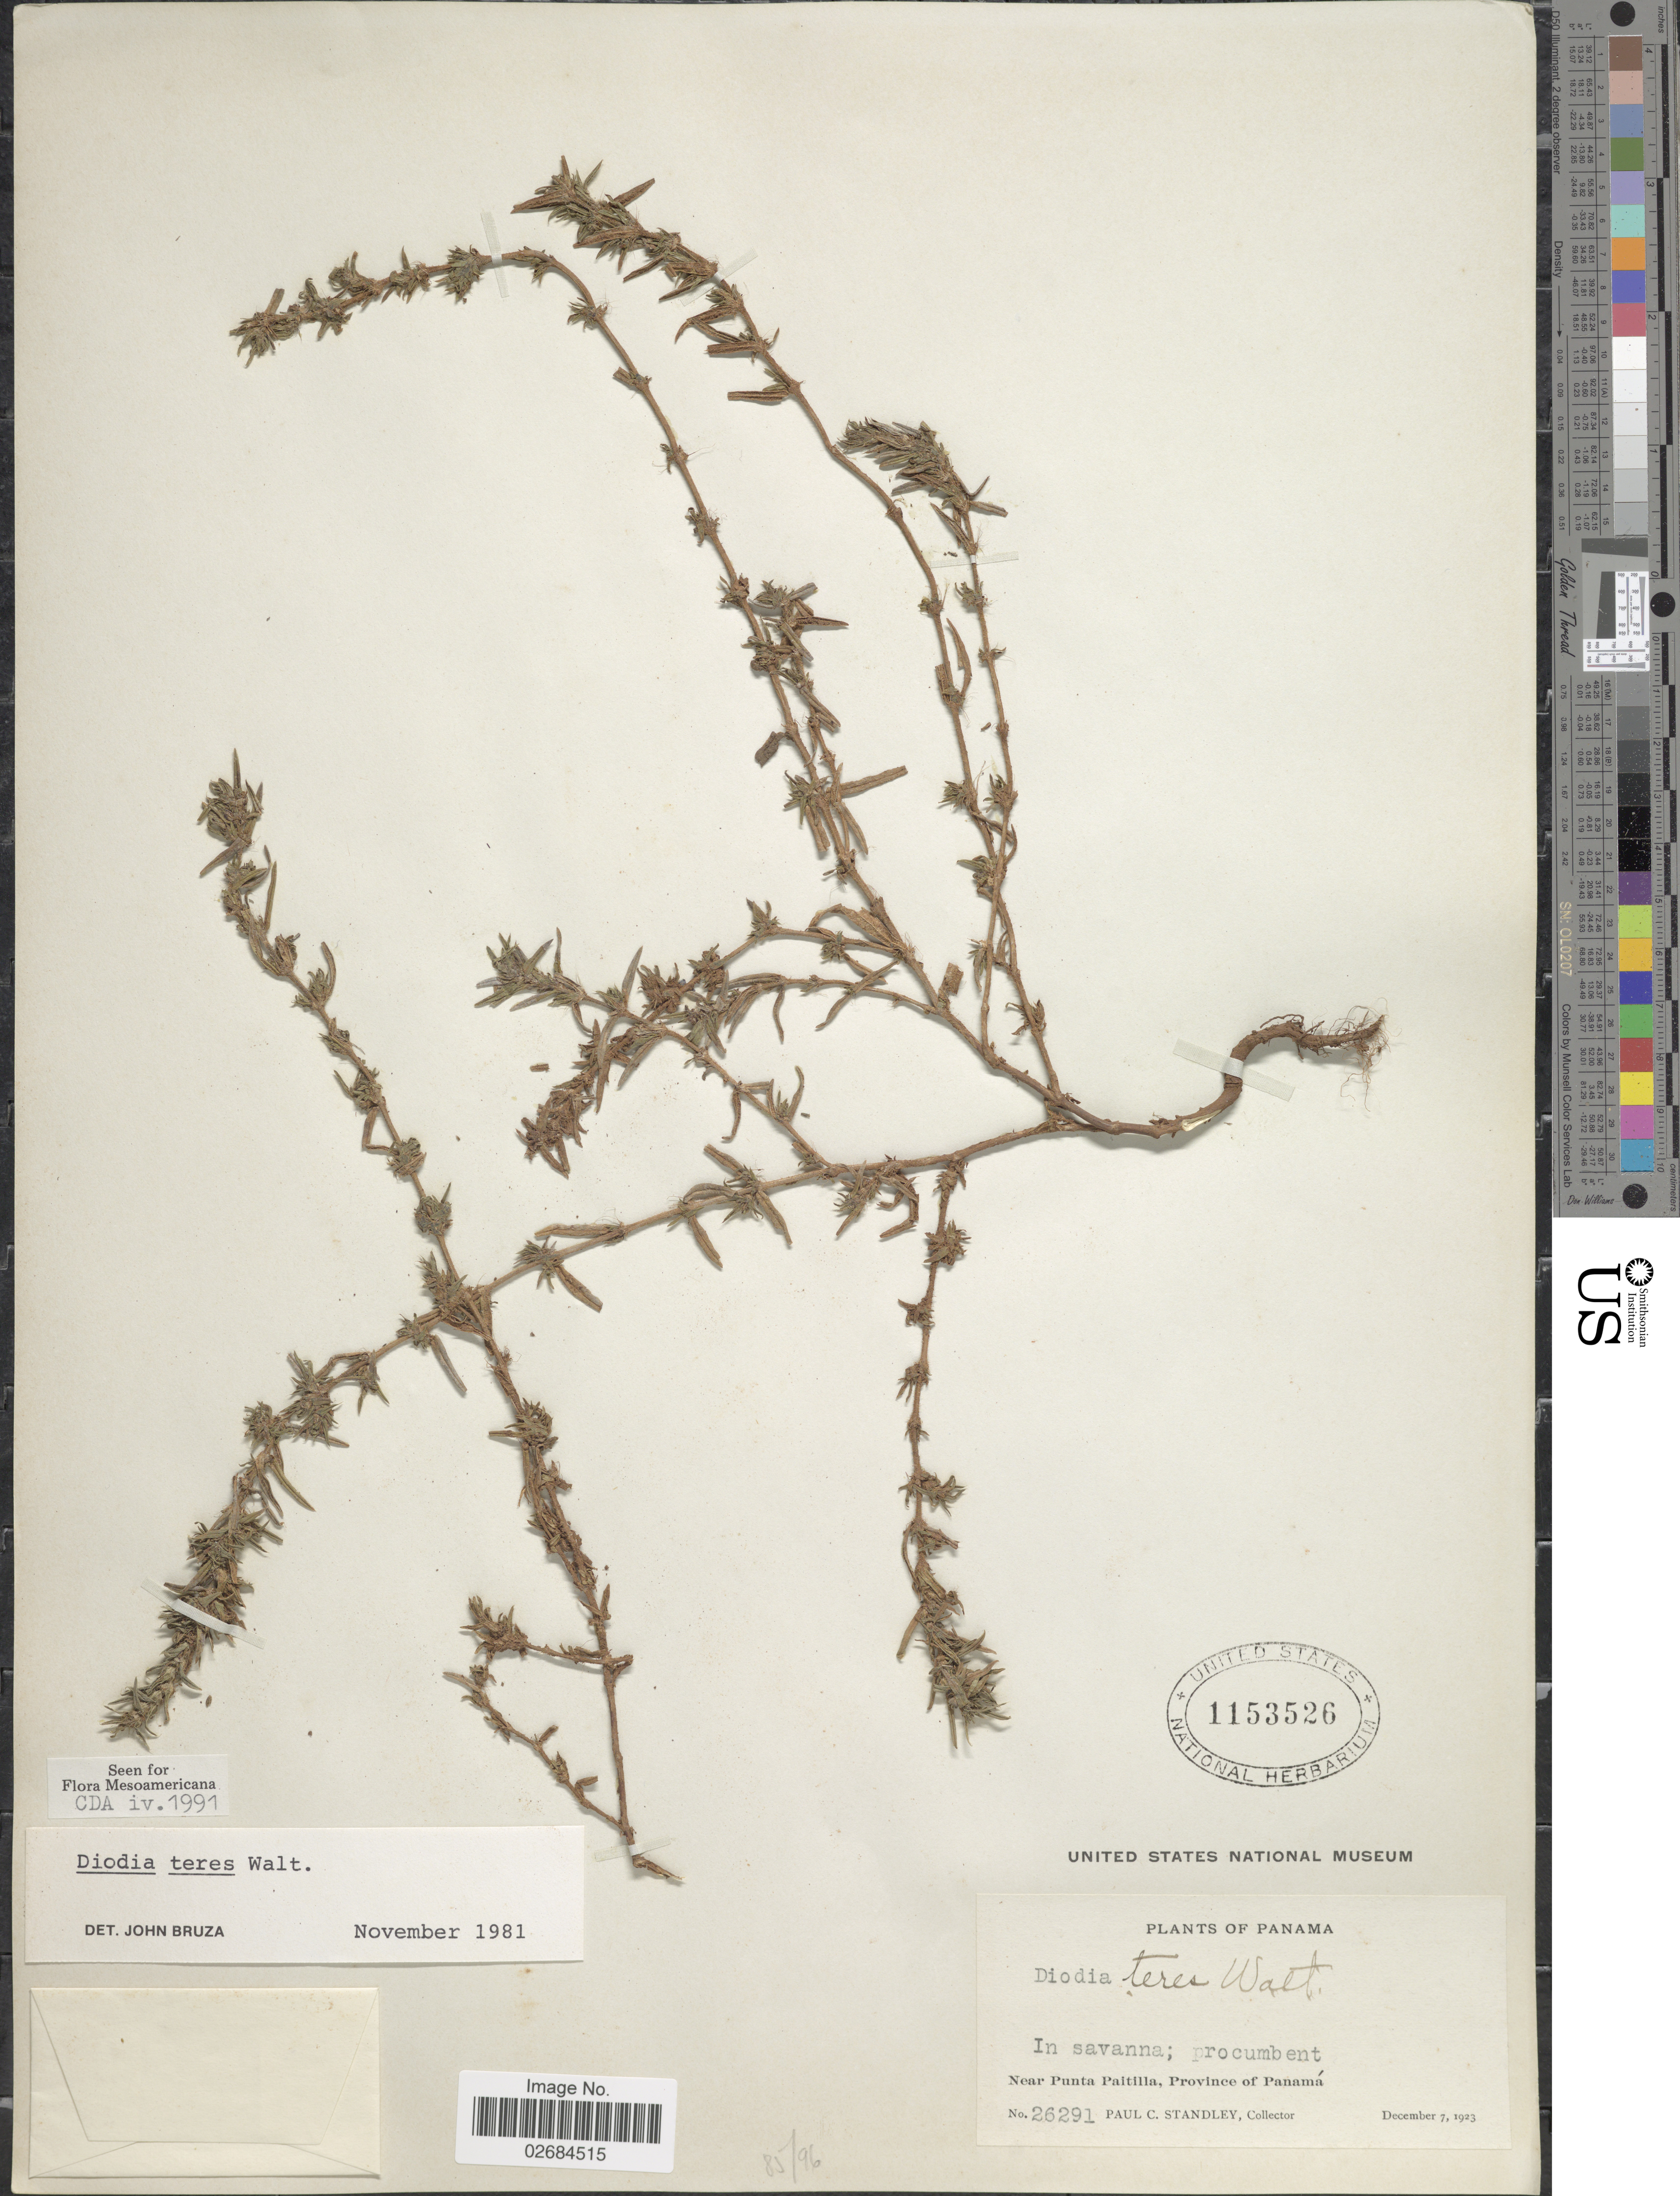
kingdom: Plantae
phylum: Tracheophyta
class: Magnoliopsida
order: Gentianales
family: Rubiaceae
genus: Diodia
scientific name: Diodia teres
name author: Walter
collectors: P. C. Standley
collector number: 26291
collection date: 1923-12-07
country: Panama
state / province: Panamá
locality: Near Punta Paitilla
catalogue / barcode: US 1153526